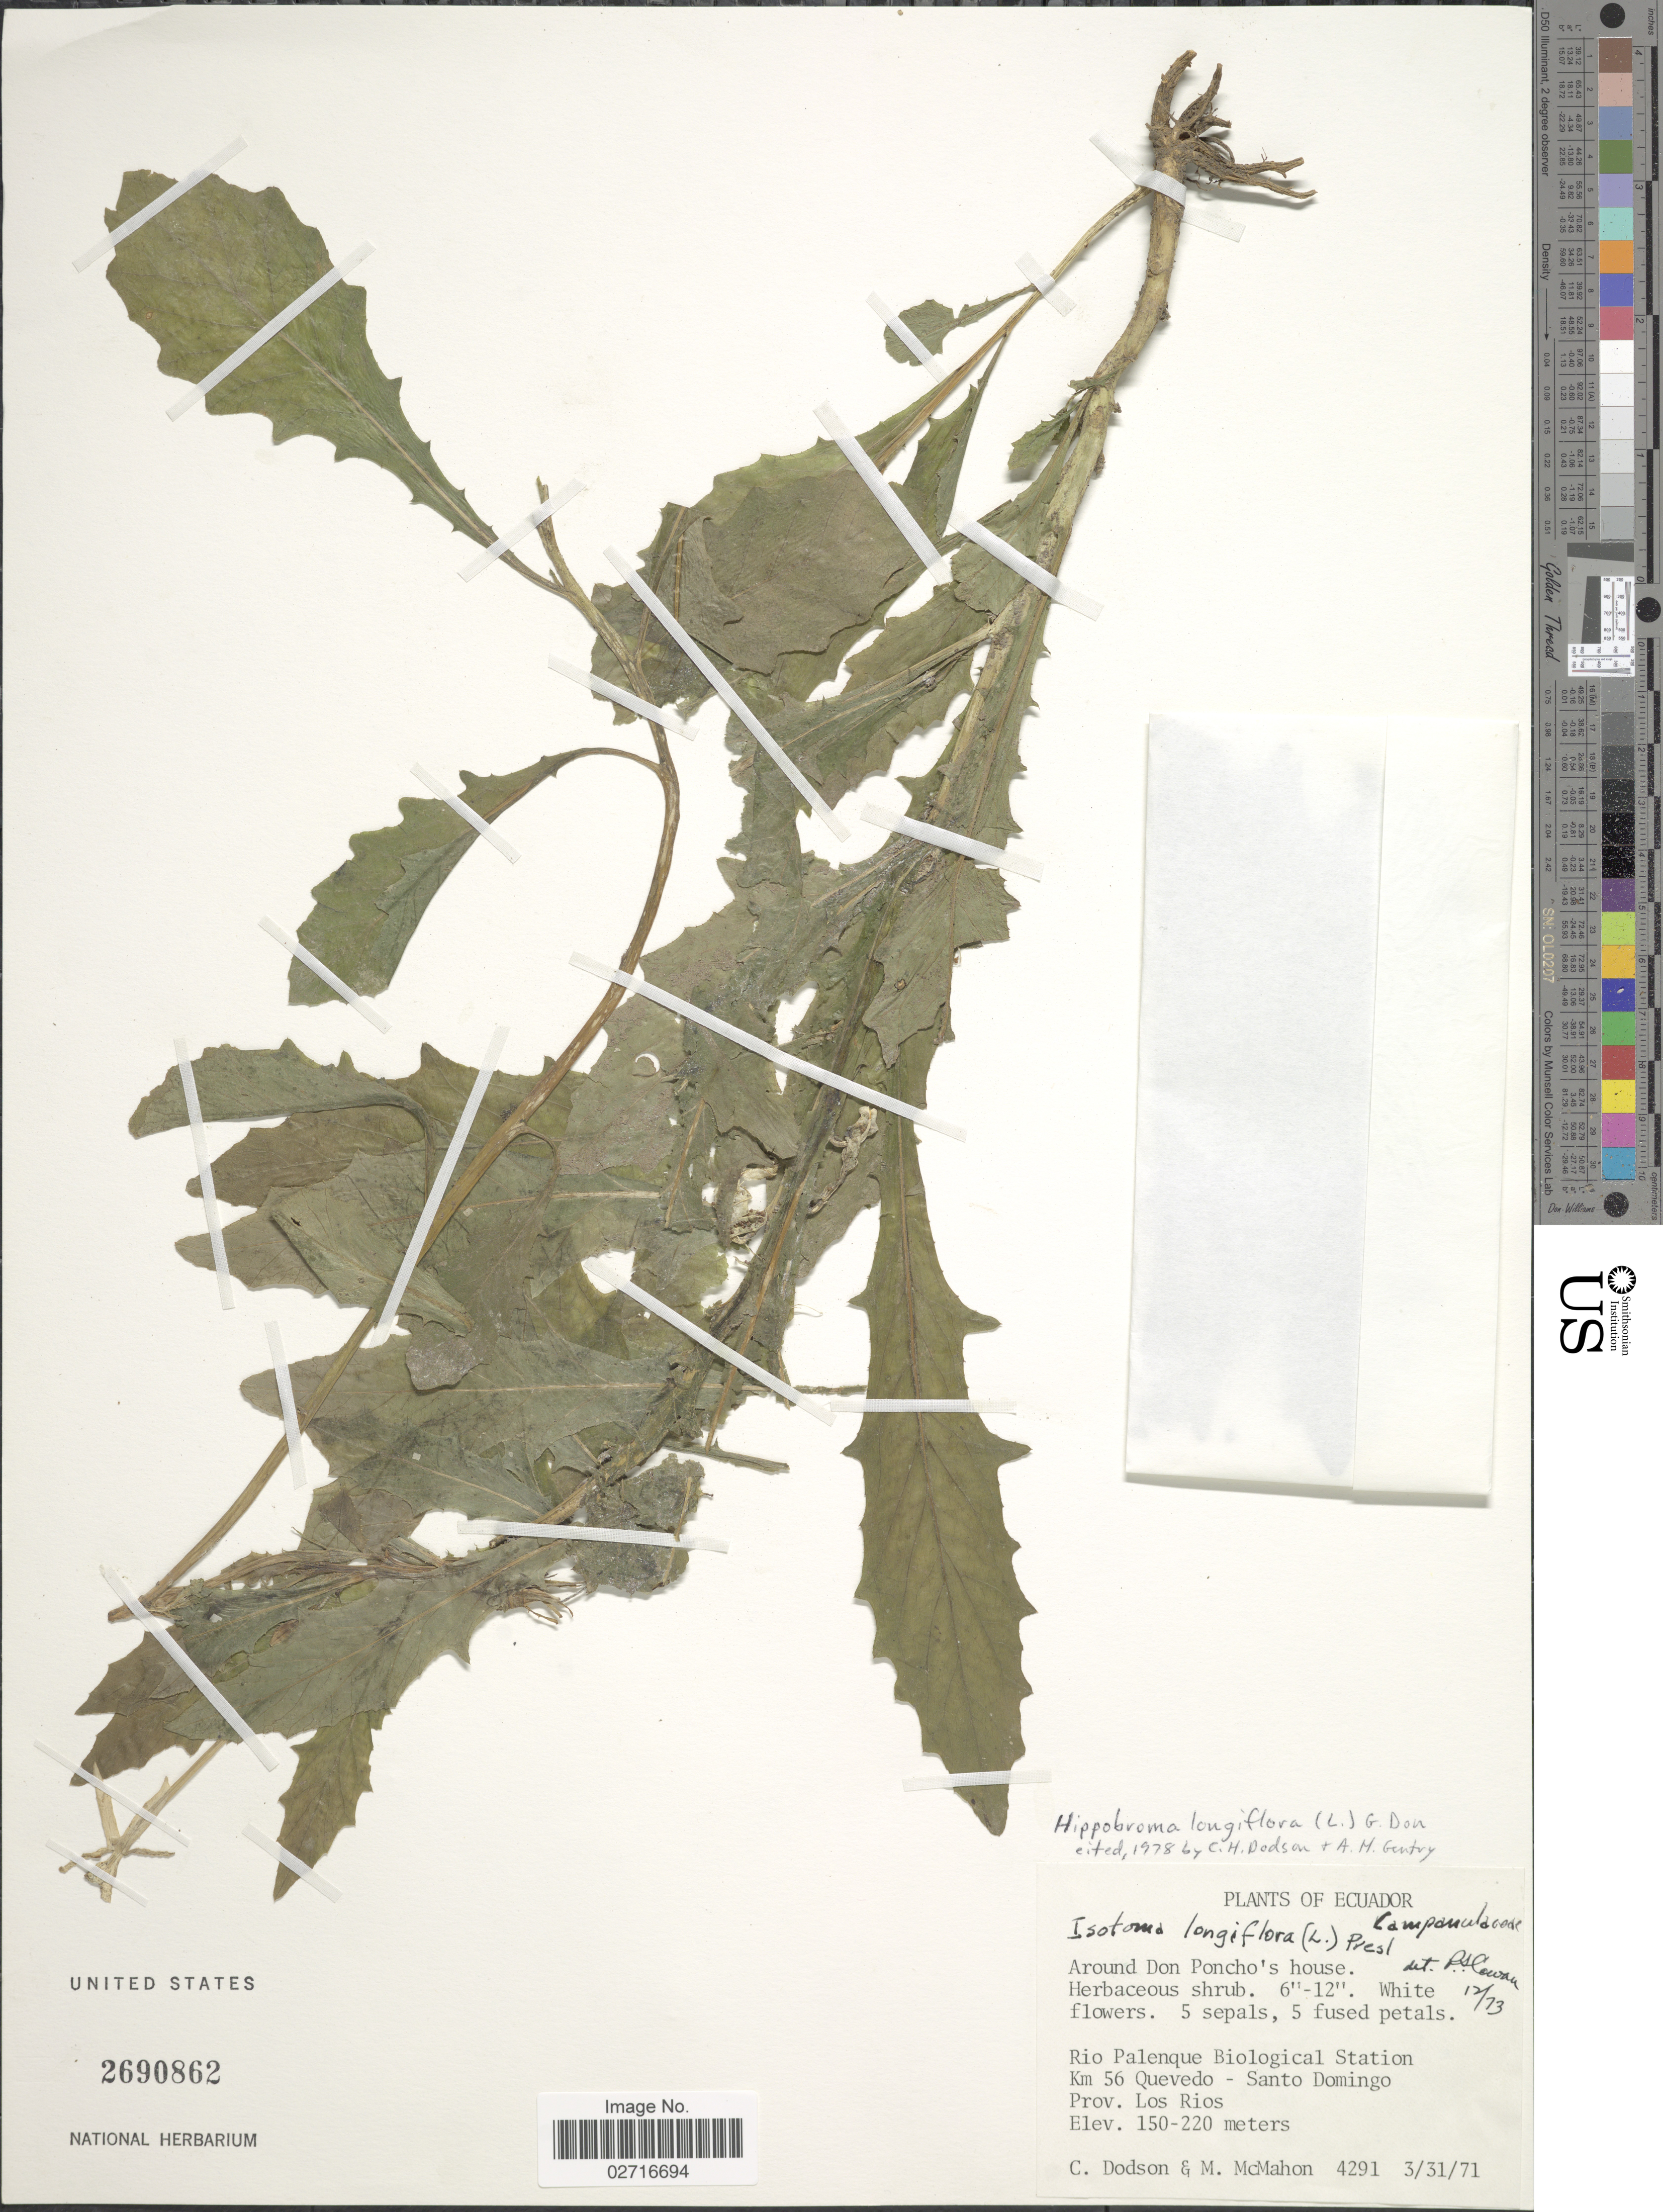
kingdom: Plantae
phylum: Tracheophyta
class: Magnoliopsida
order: Asterales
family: Campanulaceae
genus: Hippobroma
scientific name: Hippobroma longiflora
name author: (L.) G. Don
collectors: C. H. Dodson & M. McMahon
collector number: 4291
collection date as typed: Transcribed d/m/y: 31/3/71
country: Ecuador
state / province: Los Ríos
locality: Around Don Poncho's house, Rio Palenque Biological Station, Km 56 Quevedo-Santo Domingo.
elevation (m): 150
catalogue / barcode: US 2690862